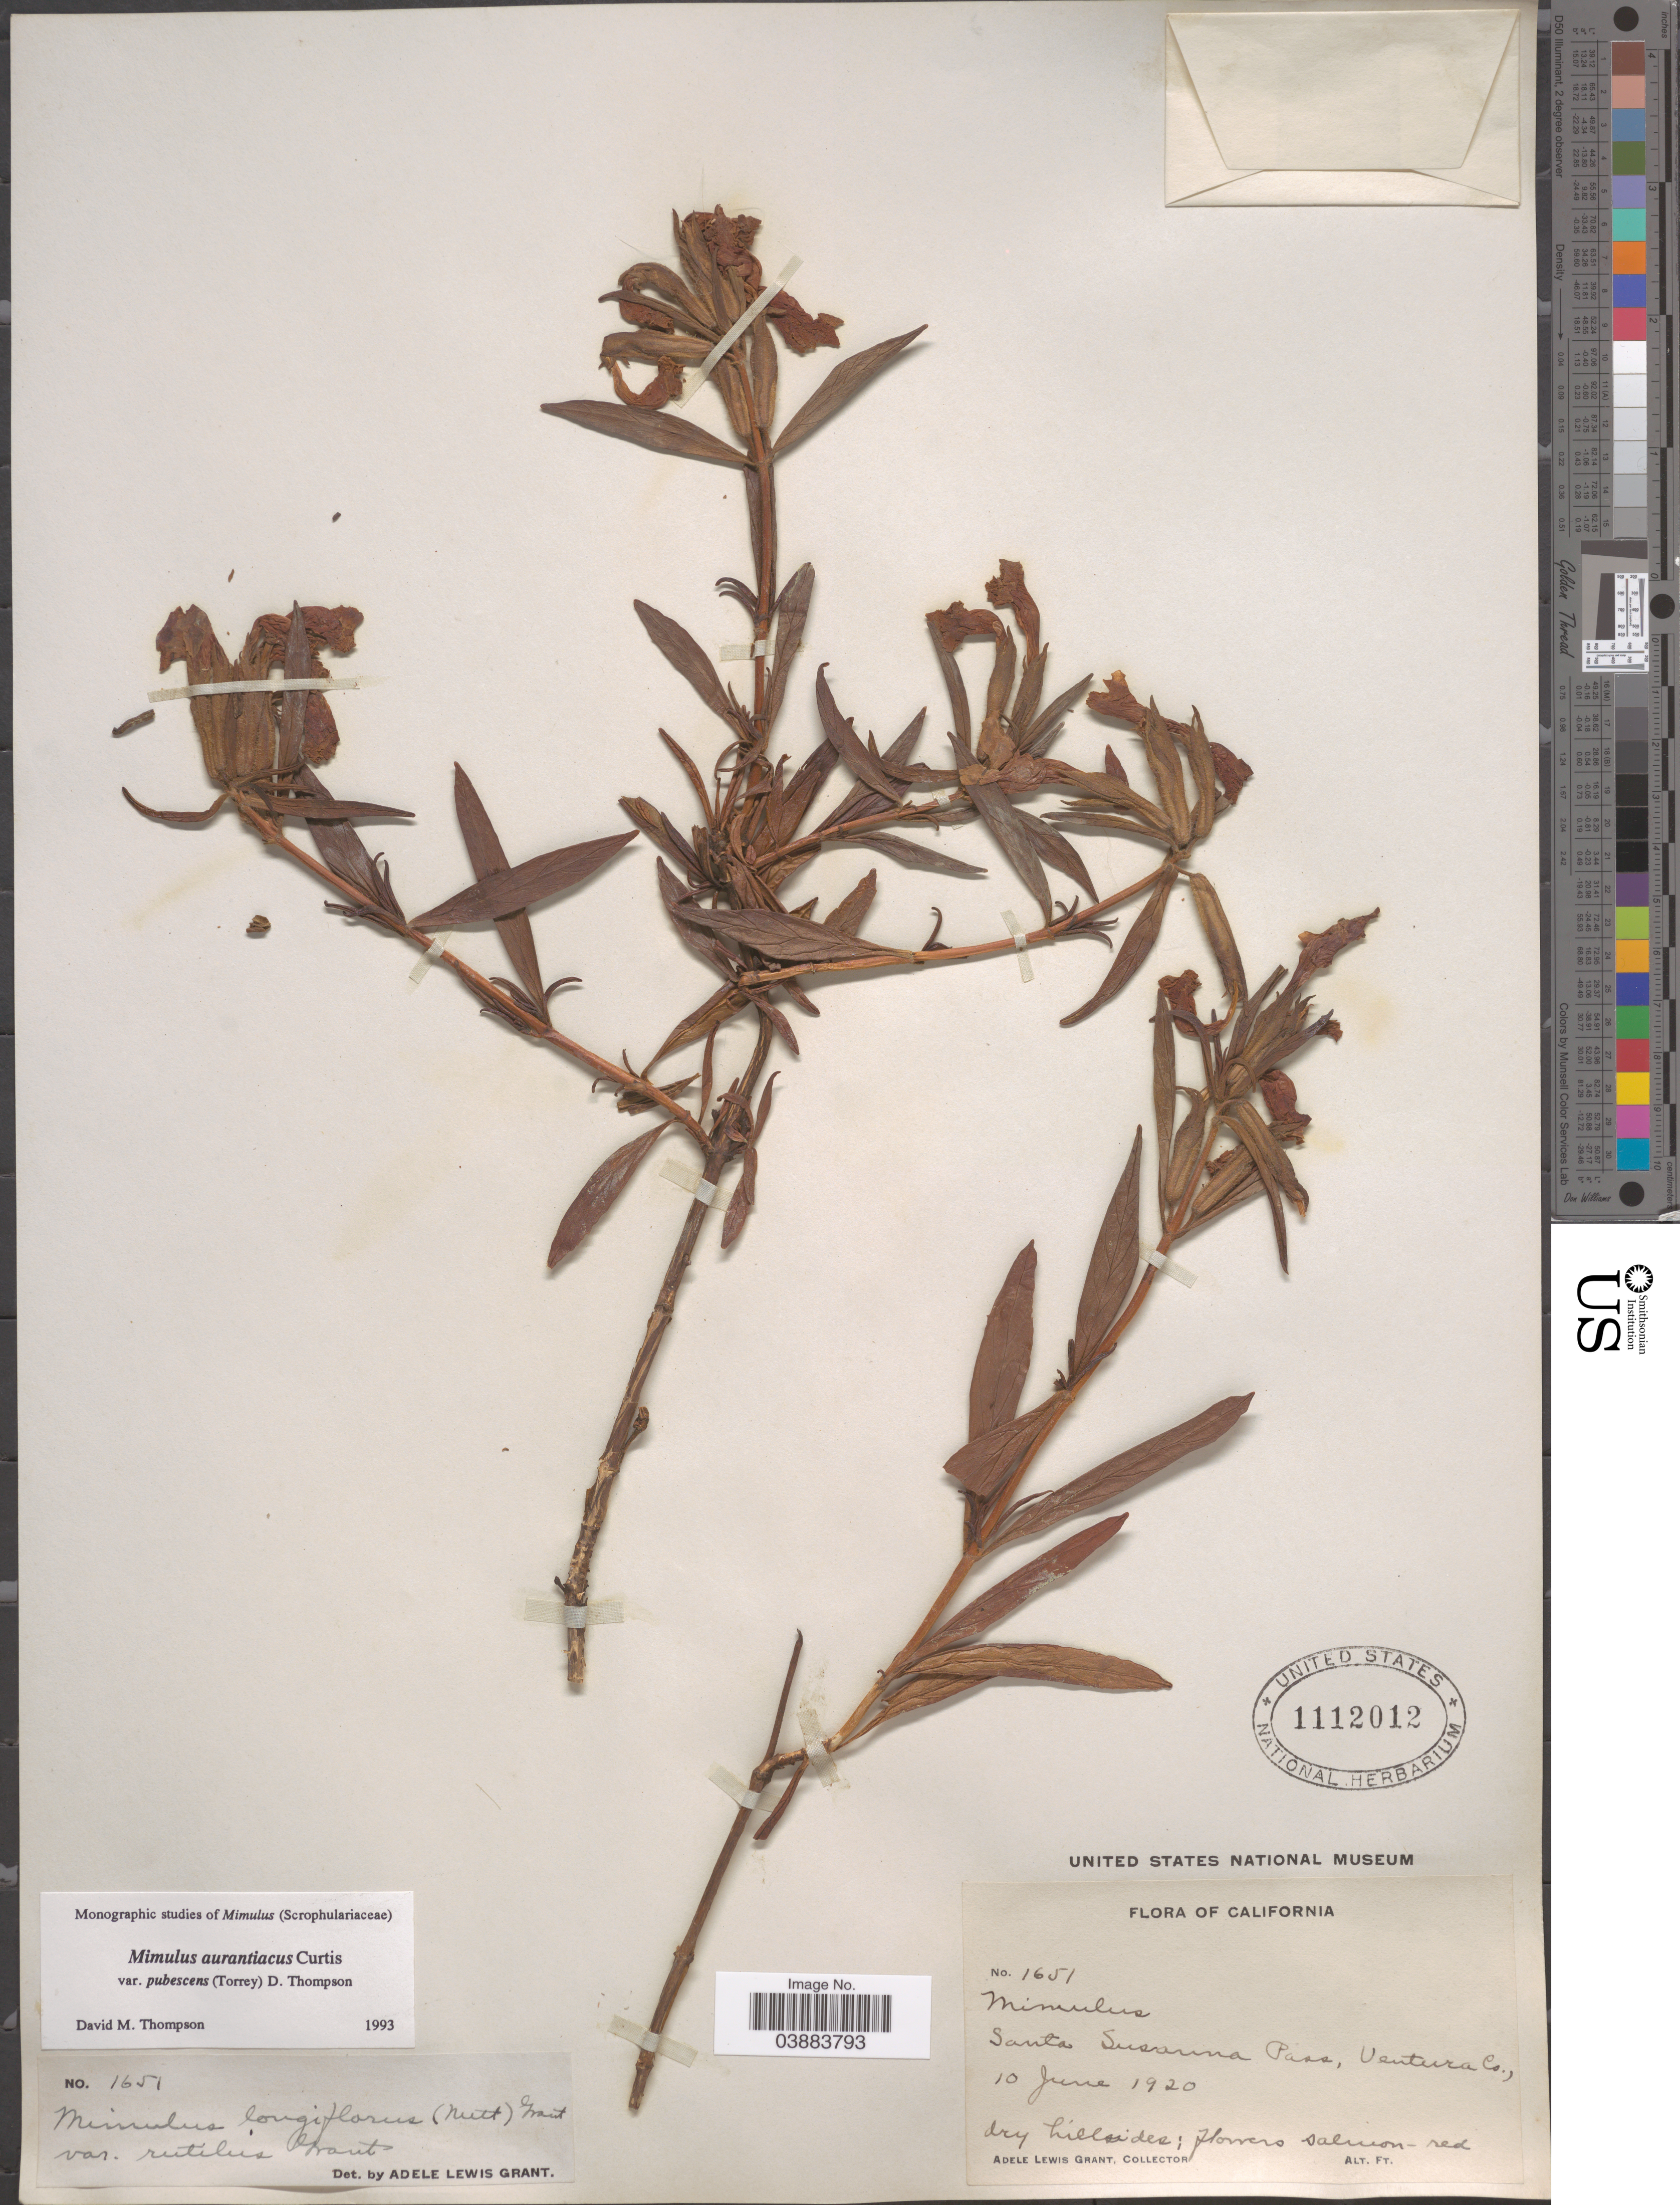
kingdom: Plantae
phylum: Tracheophyta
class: Magnoliopsida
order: Lamiales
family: Phrymaceae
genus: Diplacus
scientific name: Diplacus aurantiacus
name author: (Curtis) Jeps.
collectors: A. L. Grant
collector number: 1651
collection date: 1920-06-10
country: United States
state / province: California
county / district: Ventura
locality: Santa Susanna Pass, Ventura Co.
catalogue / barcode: US 1112012